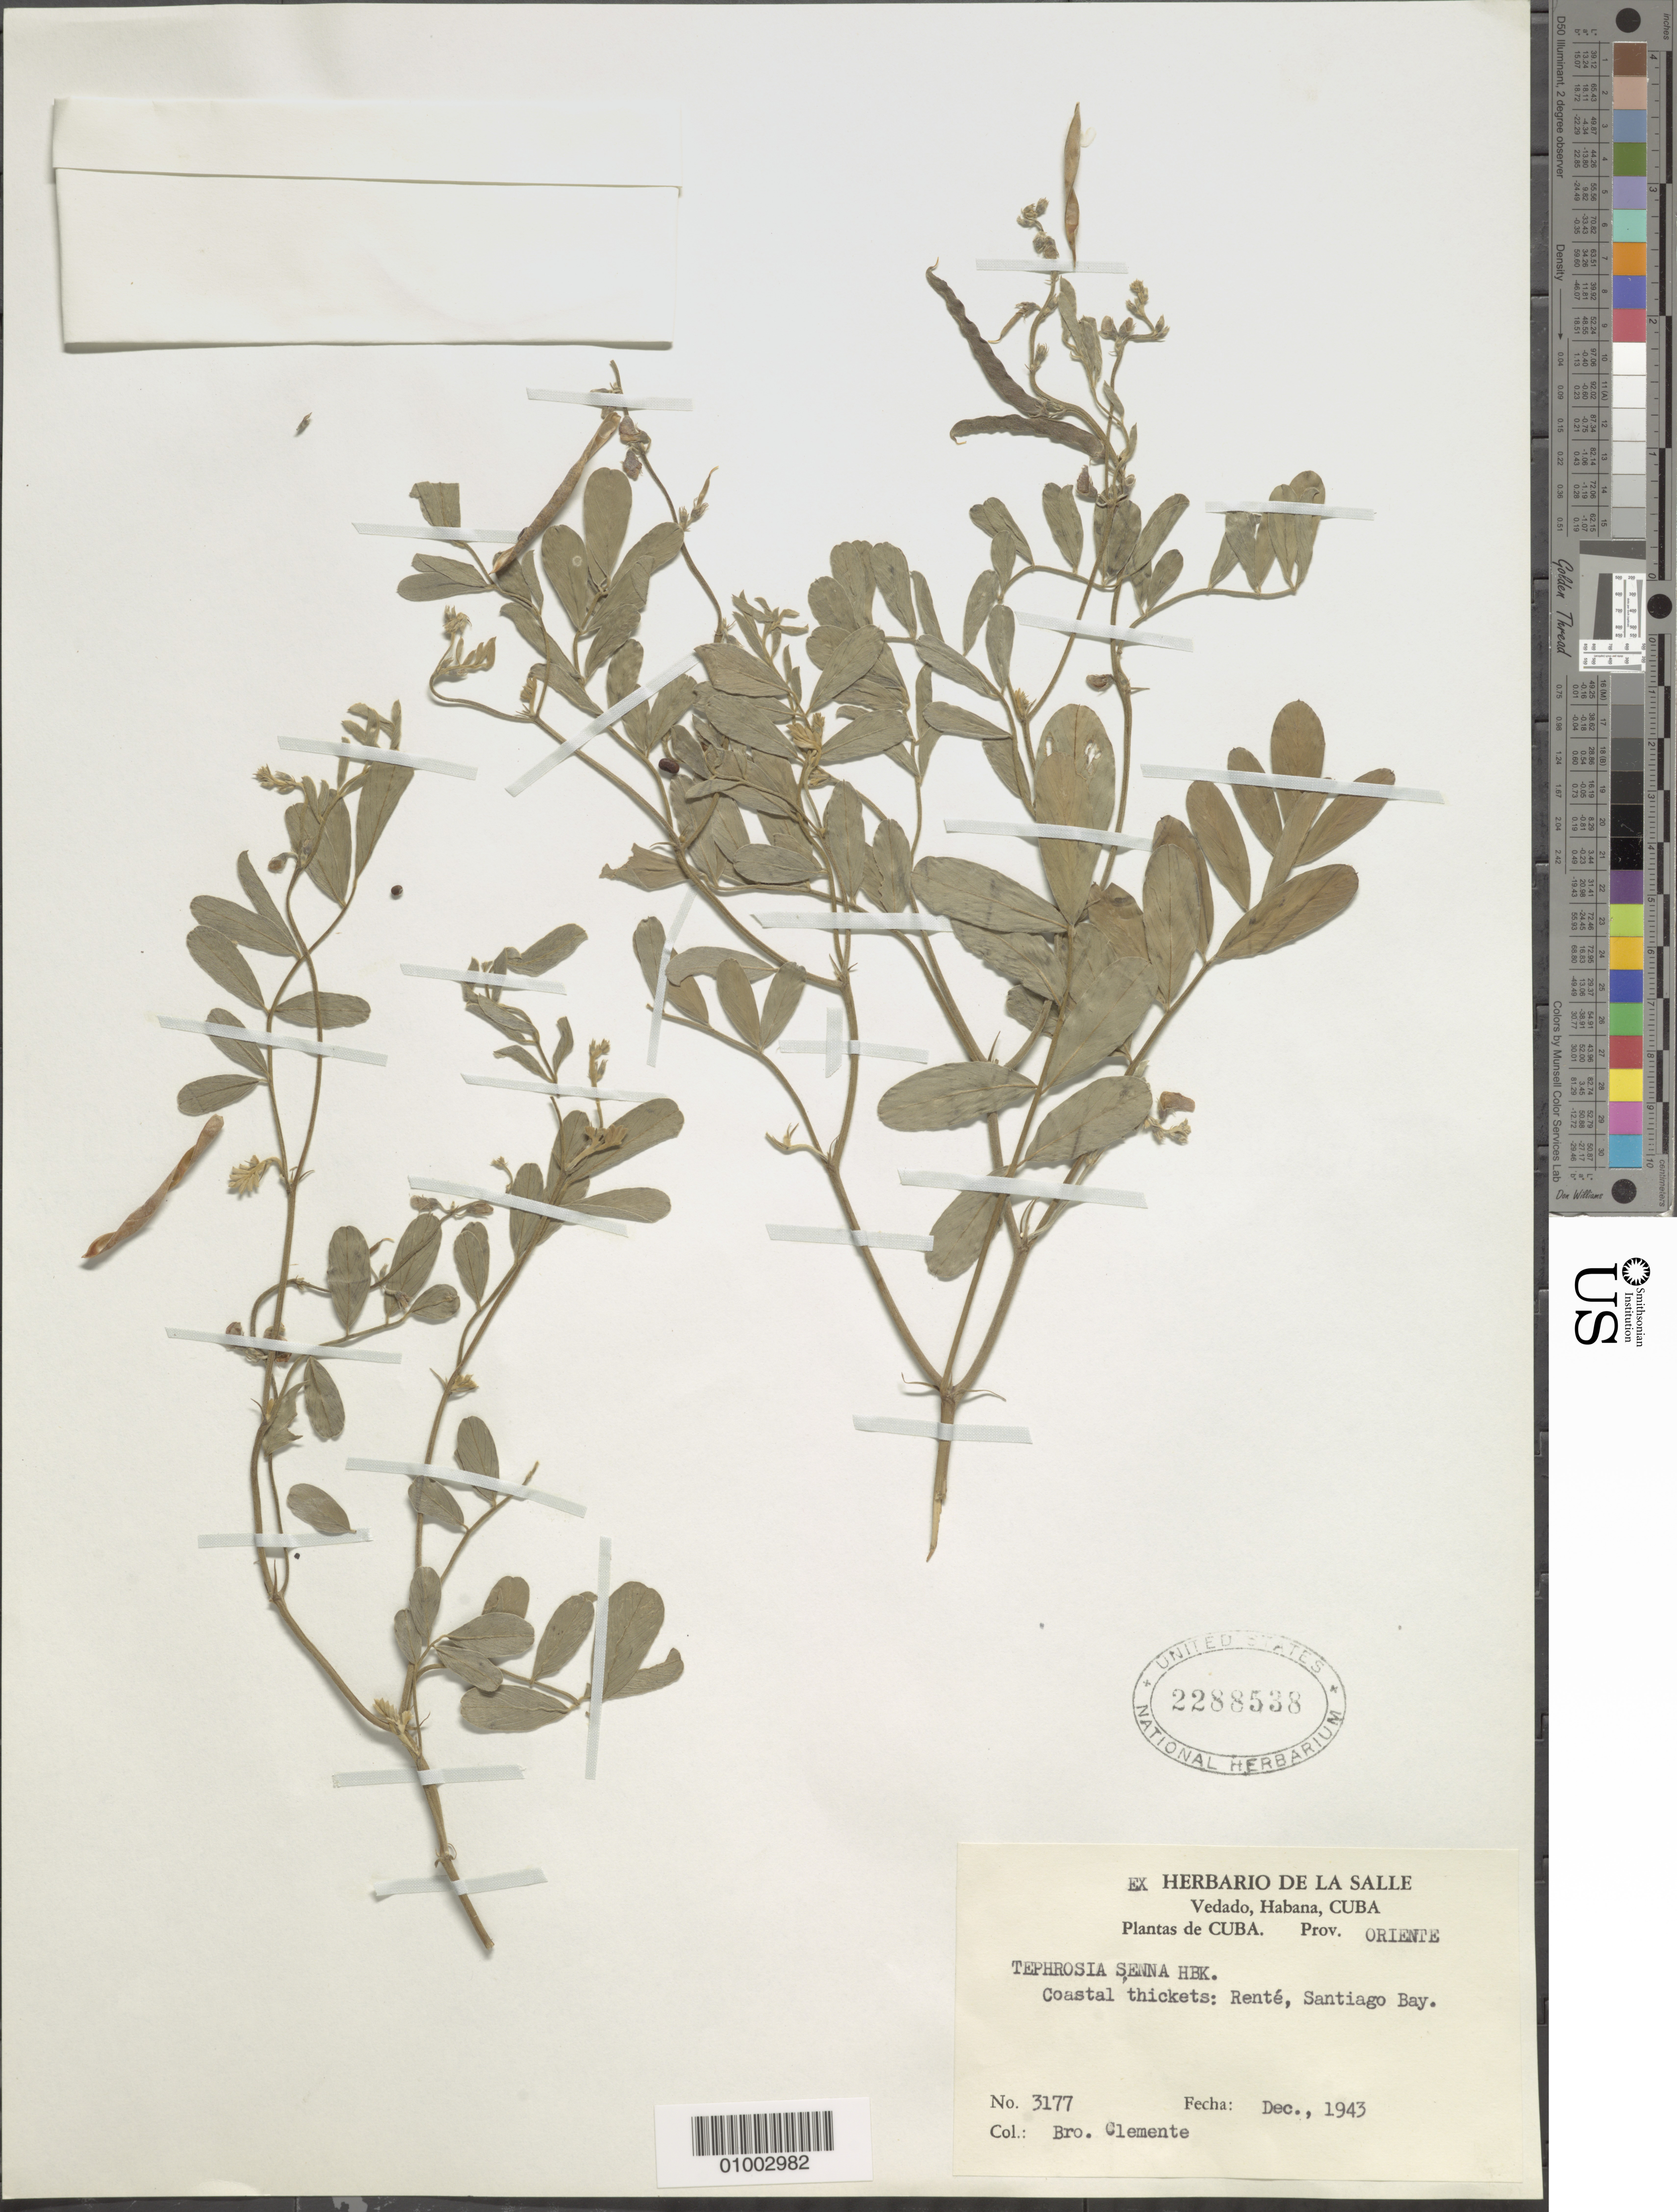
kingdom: Plantae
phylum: Tracheophyta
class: Magnoliopsida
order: Fabales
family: Fabaceae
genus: Tephrosia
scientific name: Tephrosia senna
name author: Kunth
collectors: Bro. Clemente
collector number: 3177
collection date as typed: Dec 1943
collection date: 1943-12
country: Cuba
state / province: Santiago de Cuba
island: Cuba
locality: Coastal thickets, Rente, Santiago Bay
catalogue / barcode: US 2288538